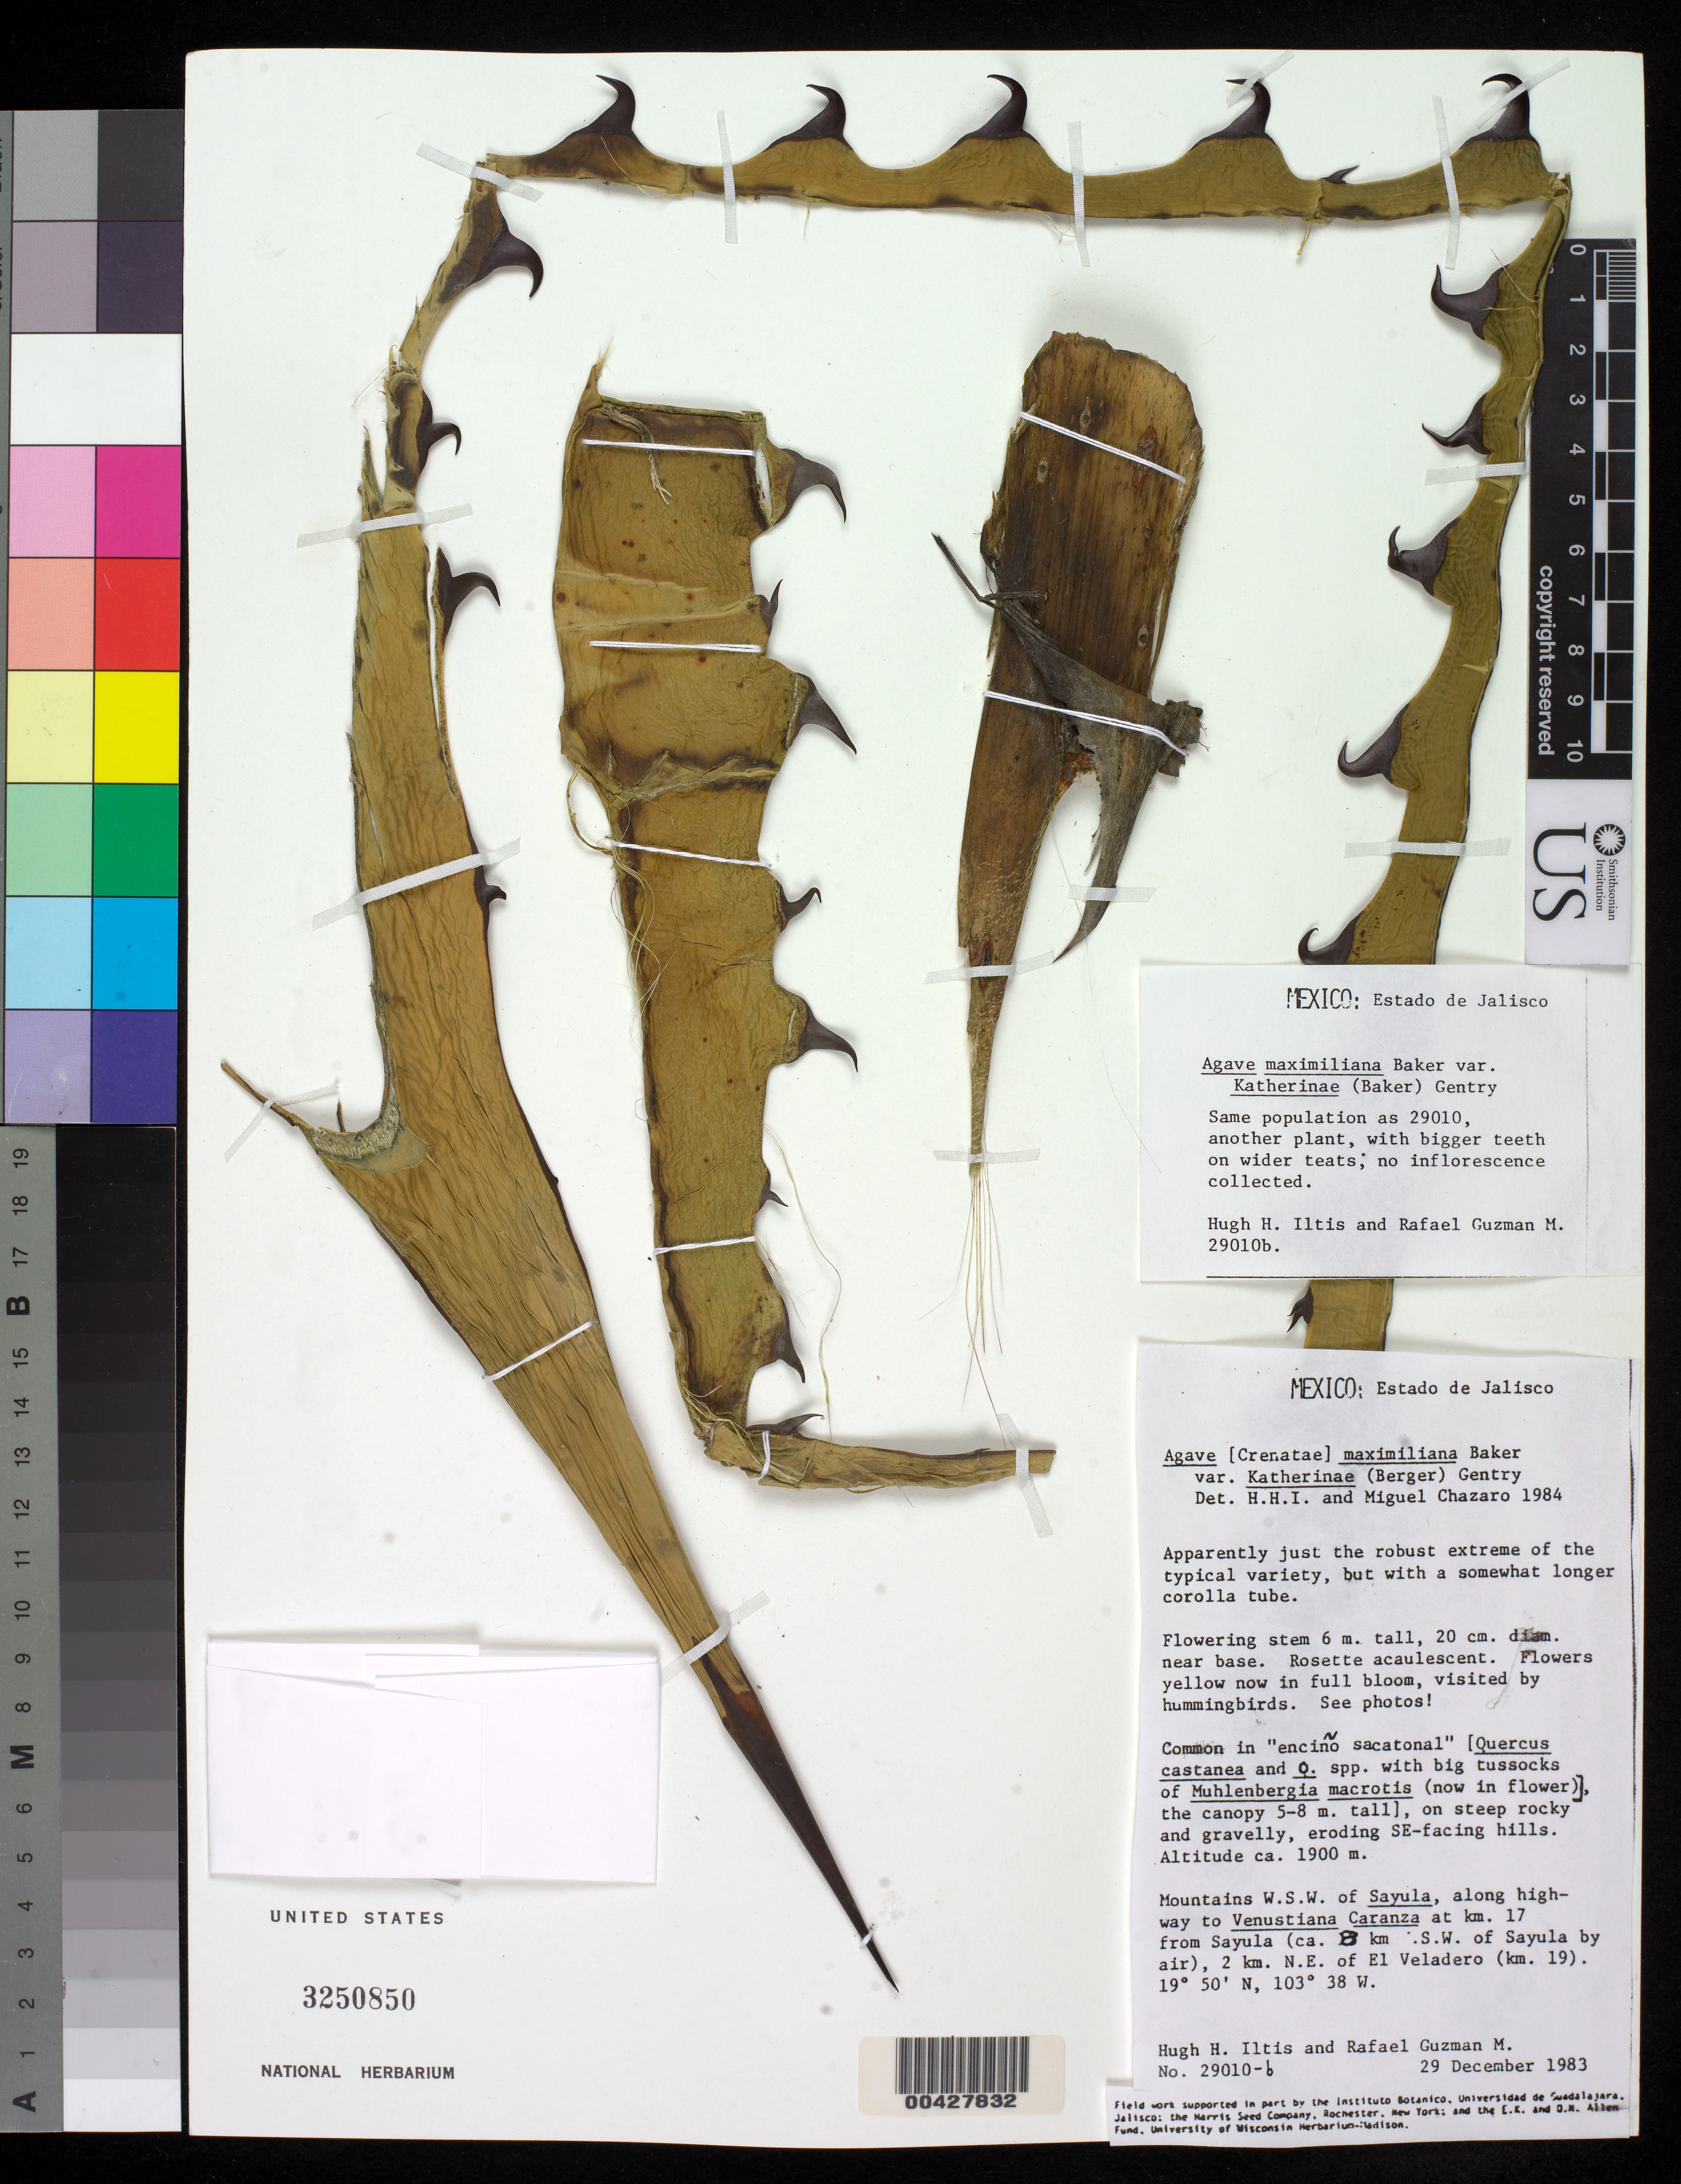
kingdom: Plantae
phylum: Tracheophyta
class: Liliopsida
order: Asparagales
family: Asparagaceae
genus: Agave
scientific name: Agave maximiliana var. katherinae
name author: (A. Berger) Gentry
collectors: H. H. Iltis & R. Guzman-M.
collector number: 29010b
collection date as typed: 29 Dec 1983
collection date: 1983-12-29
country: Mexico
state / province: Jalisco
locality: WSW of Sayula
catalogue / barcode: US 3250850